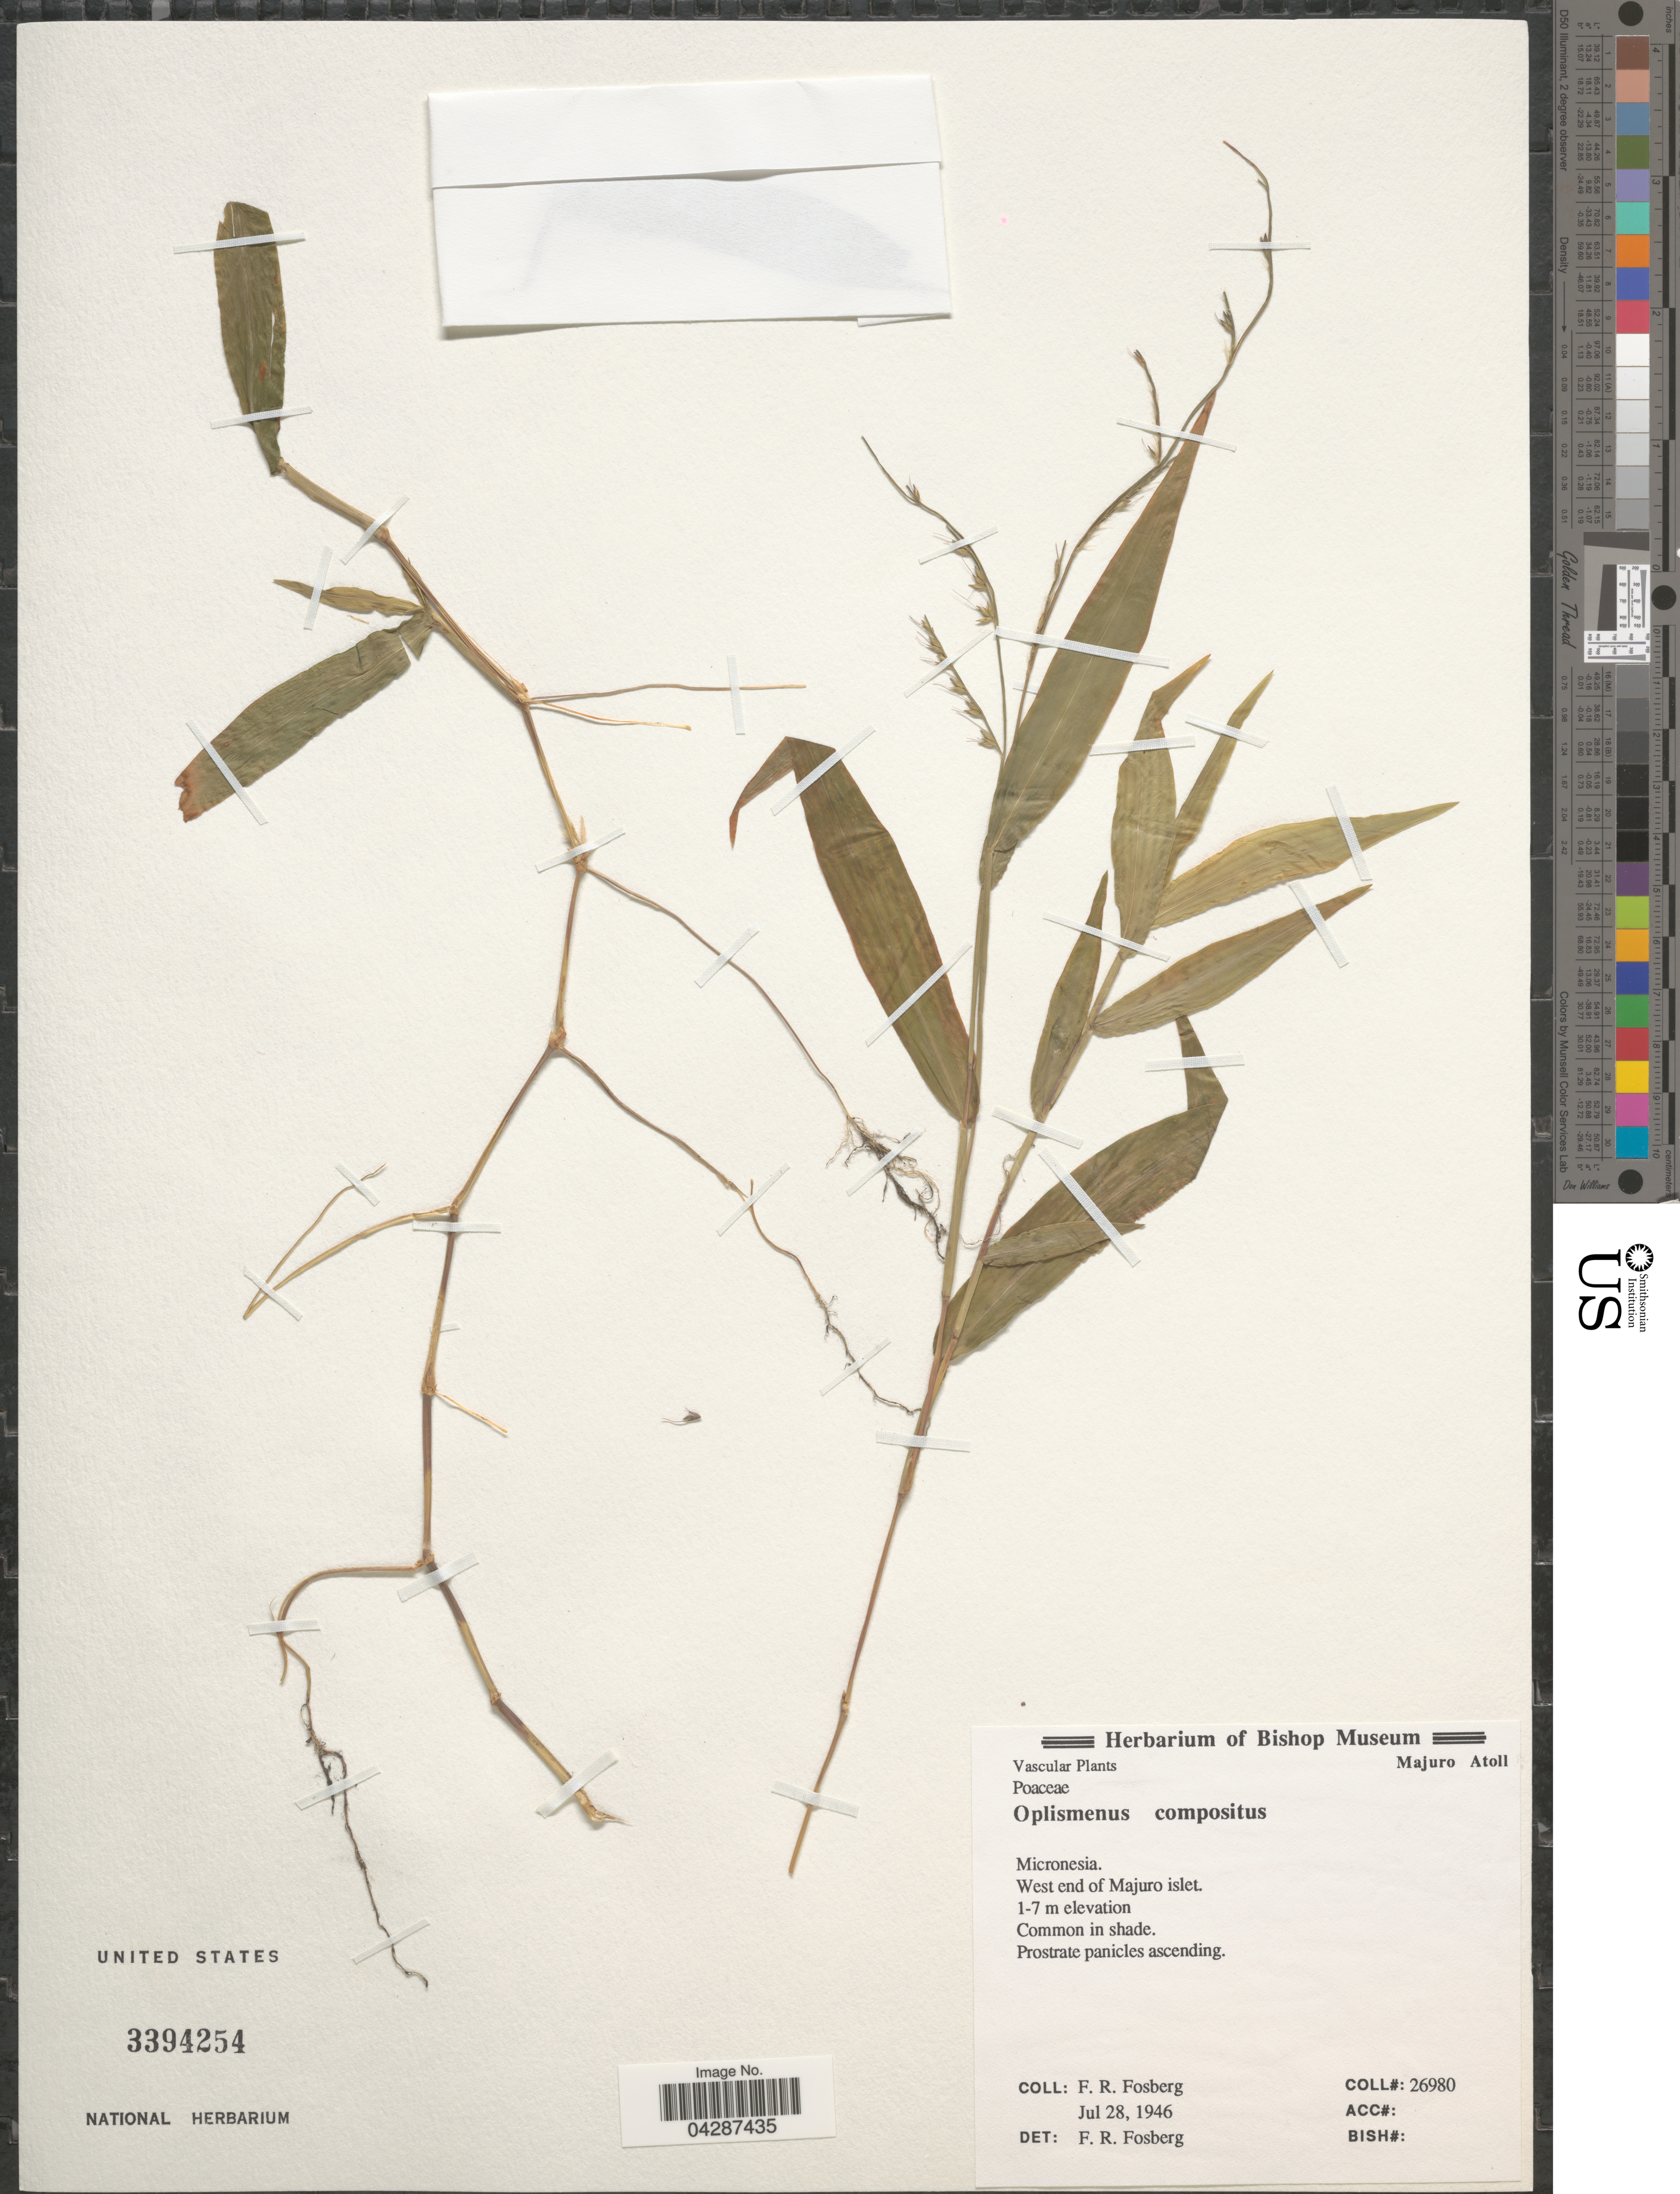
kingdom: Plantae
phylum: Tracheophyta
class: Liliopsida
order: Poales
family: Poaceae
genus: Oplismenus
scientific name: Oplismenus compositus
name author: (L.) P. Beauv.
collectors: F. R. Fosberg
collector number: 26980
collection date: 1946-07-28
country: Marshall Islands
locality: Majuro Atoll. Micronesia. West end of Majuro islet. Common in shade.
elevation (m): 1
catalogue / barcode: US 3394254